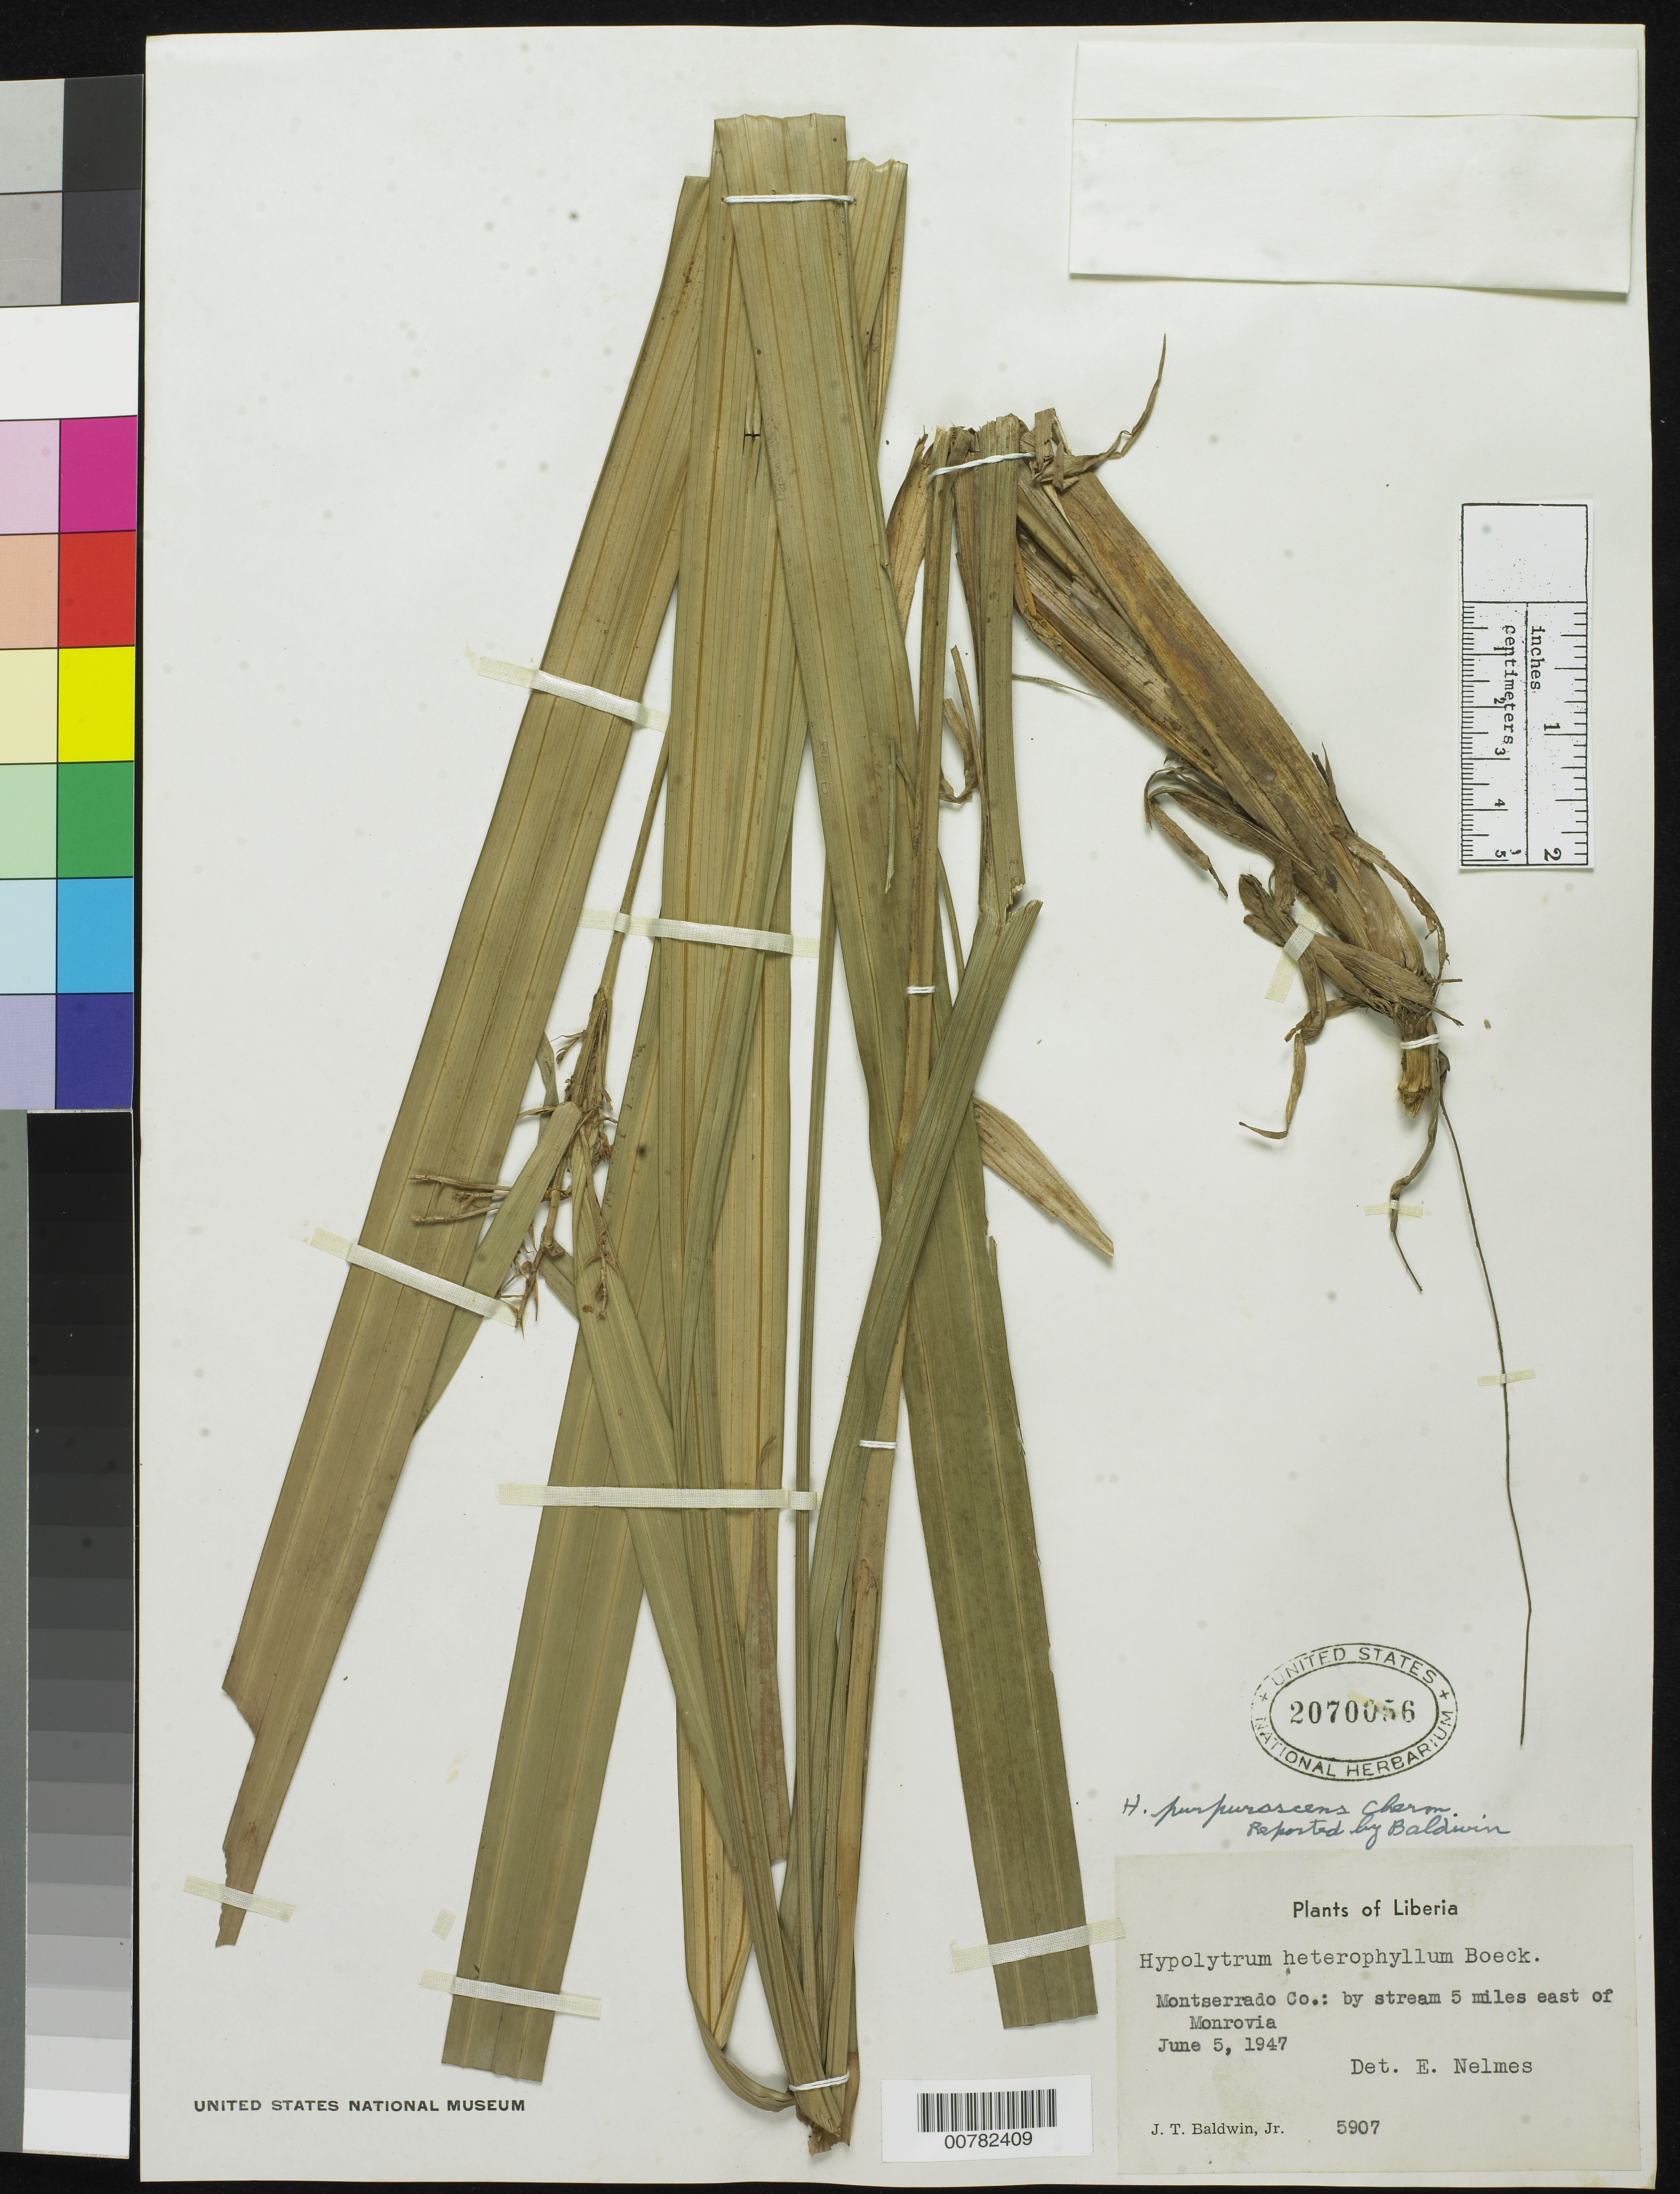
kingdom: Plantae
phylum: Tracheophyta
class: Liliopsida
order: Poales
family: Cyperaceae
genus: Hypolytrum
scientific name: Hypolytrum purpurascens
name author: Cherm.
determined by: Baldwin, --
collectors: J. T. Baldwin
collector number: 5907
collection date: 1947-06-05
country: Liberia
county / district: Montserrado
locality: by stream 5 miles east of Monrovia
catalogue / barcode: US 2070056